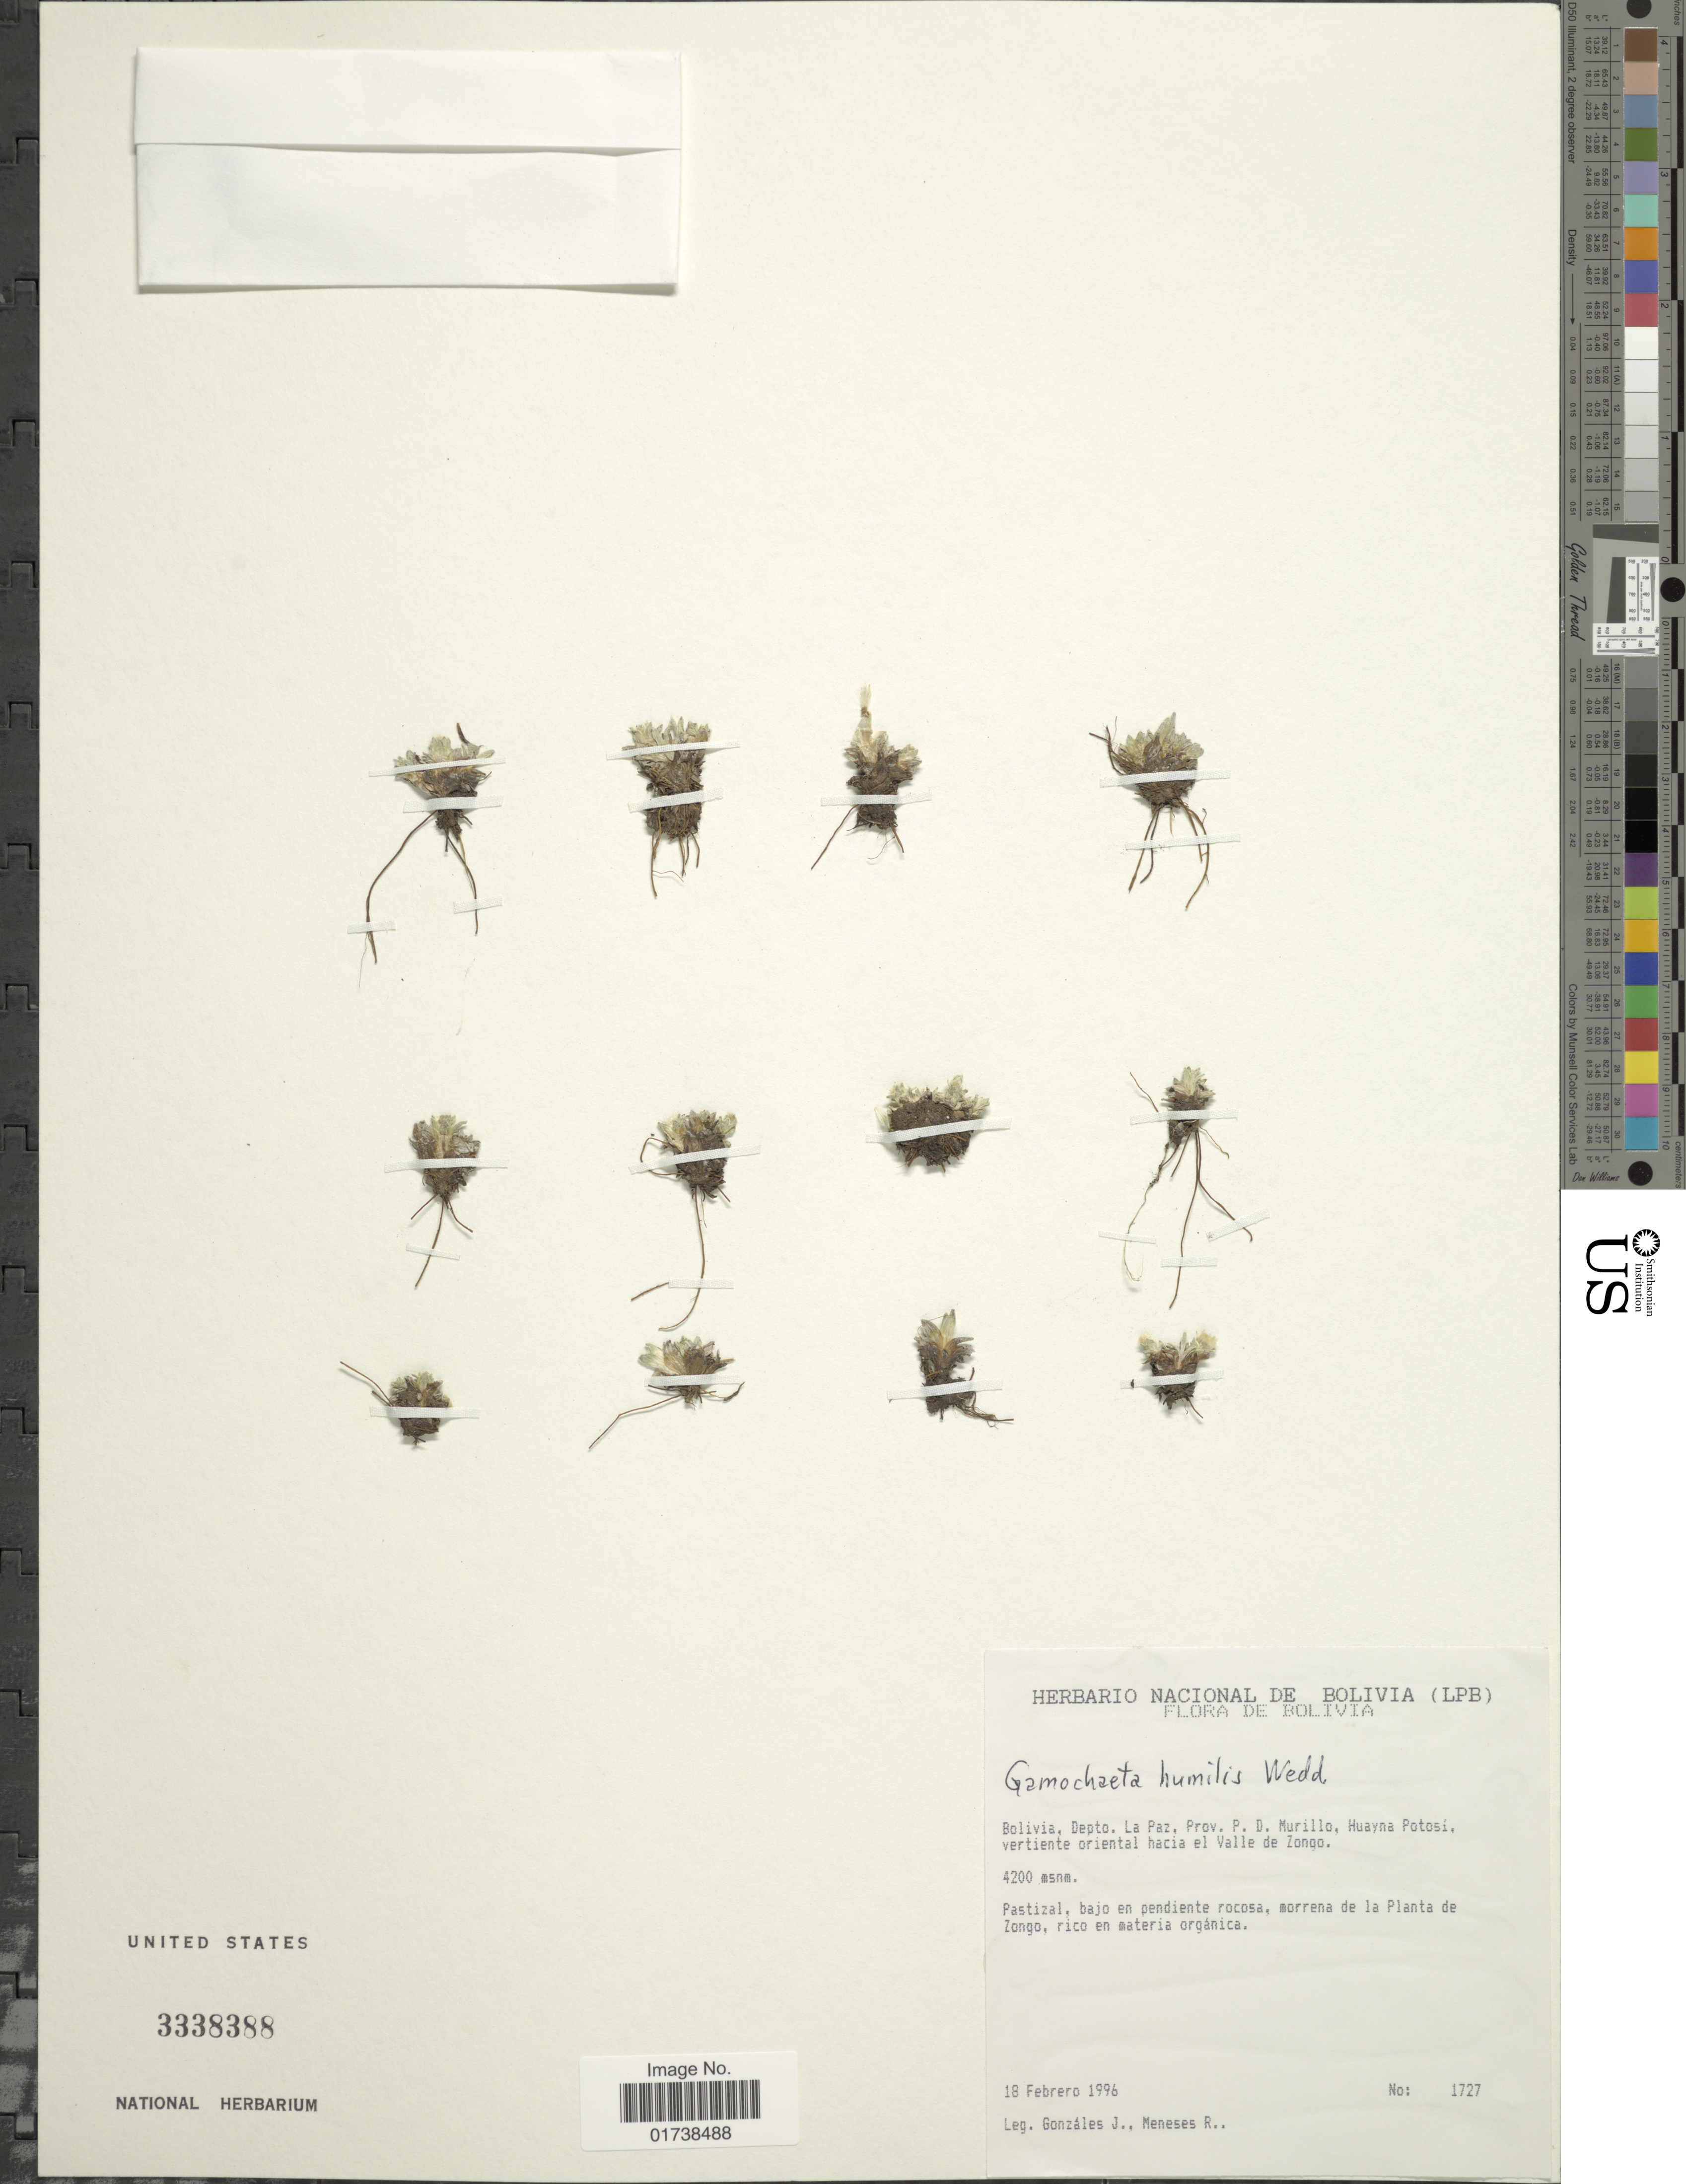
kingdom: Plantae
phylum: Tracheophyta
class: Magnoliopsida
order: Asterales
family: Asteraceae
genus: Gamochaeta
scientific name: Gamochaeta humilis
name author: Wedd.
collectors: J. Gonzales & R. I. Meneses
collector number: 1727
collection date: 1996-02-18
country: Bolivia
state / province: La Paz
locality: Prov. P. D. Murillo, Huayna Potosi, vertiente oriental hacia el Valle de Zongo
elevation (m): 4200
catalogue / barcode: US 3338388